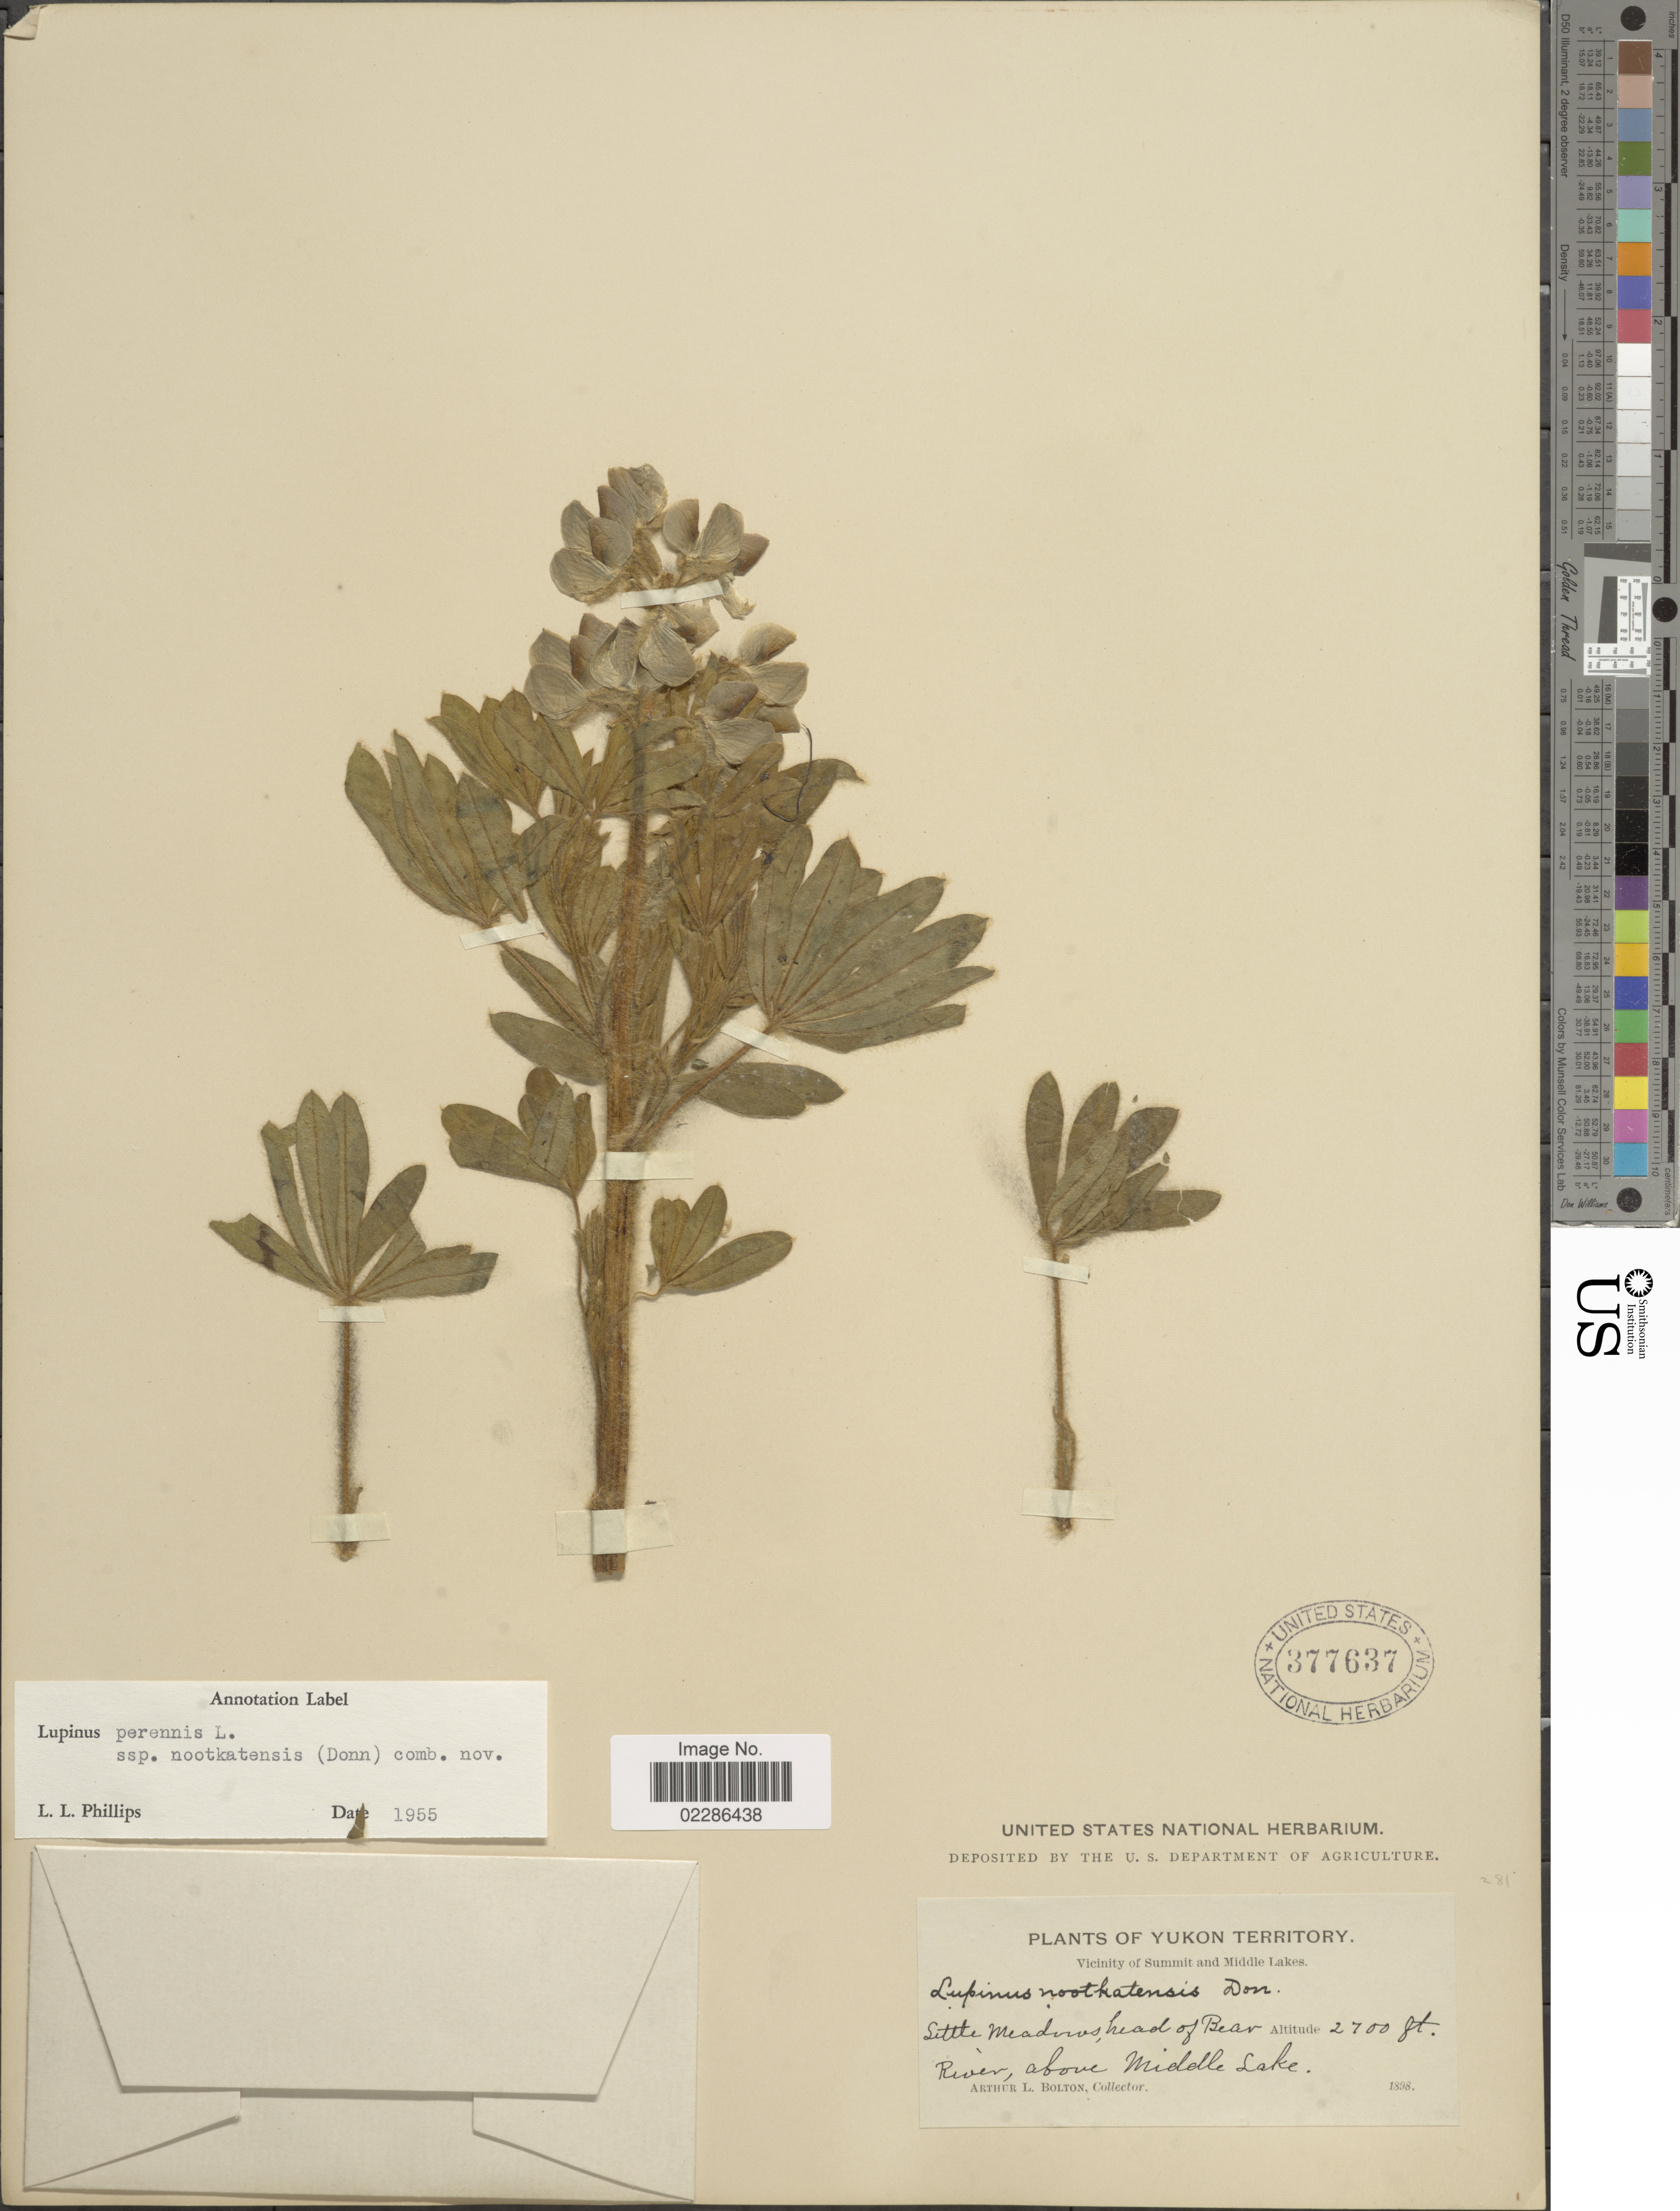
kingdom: Plantae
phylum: Tracheophyta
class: Magnoliopsida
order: Fabales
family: Fabaceae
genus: Lupinus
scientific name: Lupinus nootkatensis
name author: Donn ex Sims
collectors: A. Bolton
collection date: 1898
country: Canada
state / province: Yukon Territory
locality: Vicinity of Summit and Middle Lake, Little Meadows, head of Bear River, above Middle Lake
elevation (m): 823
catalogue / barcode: US 377637